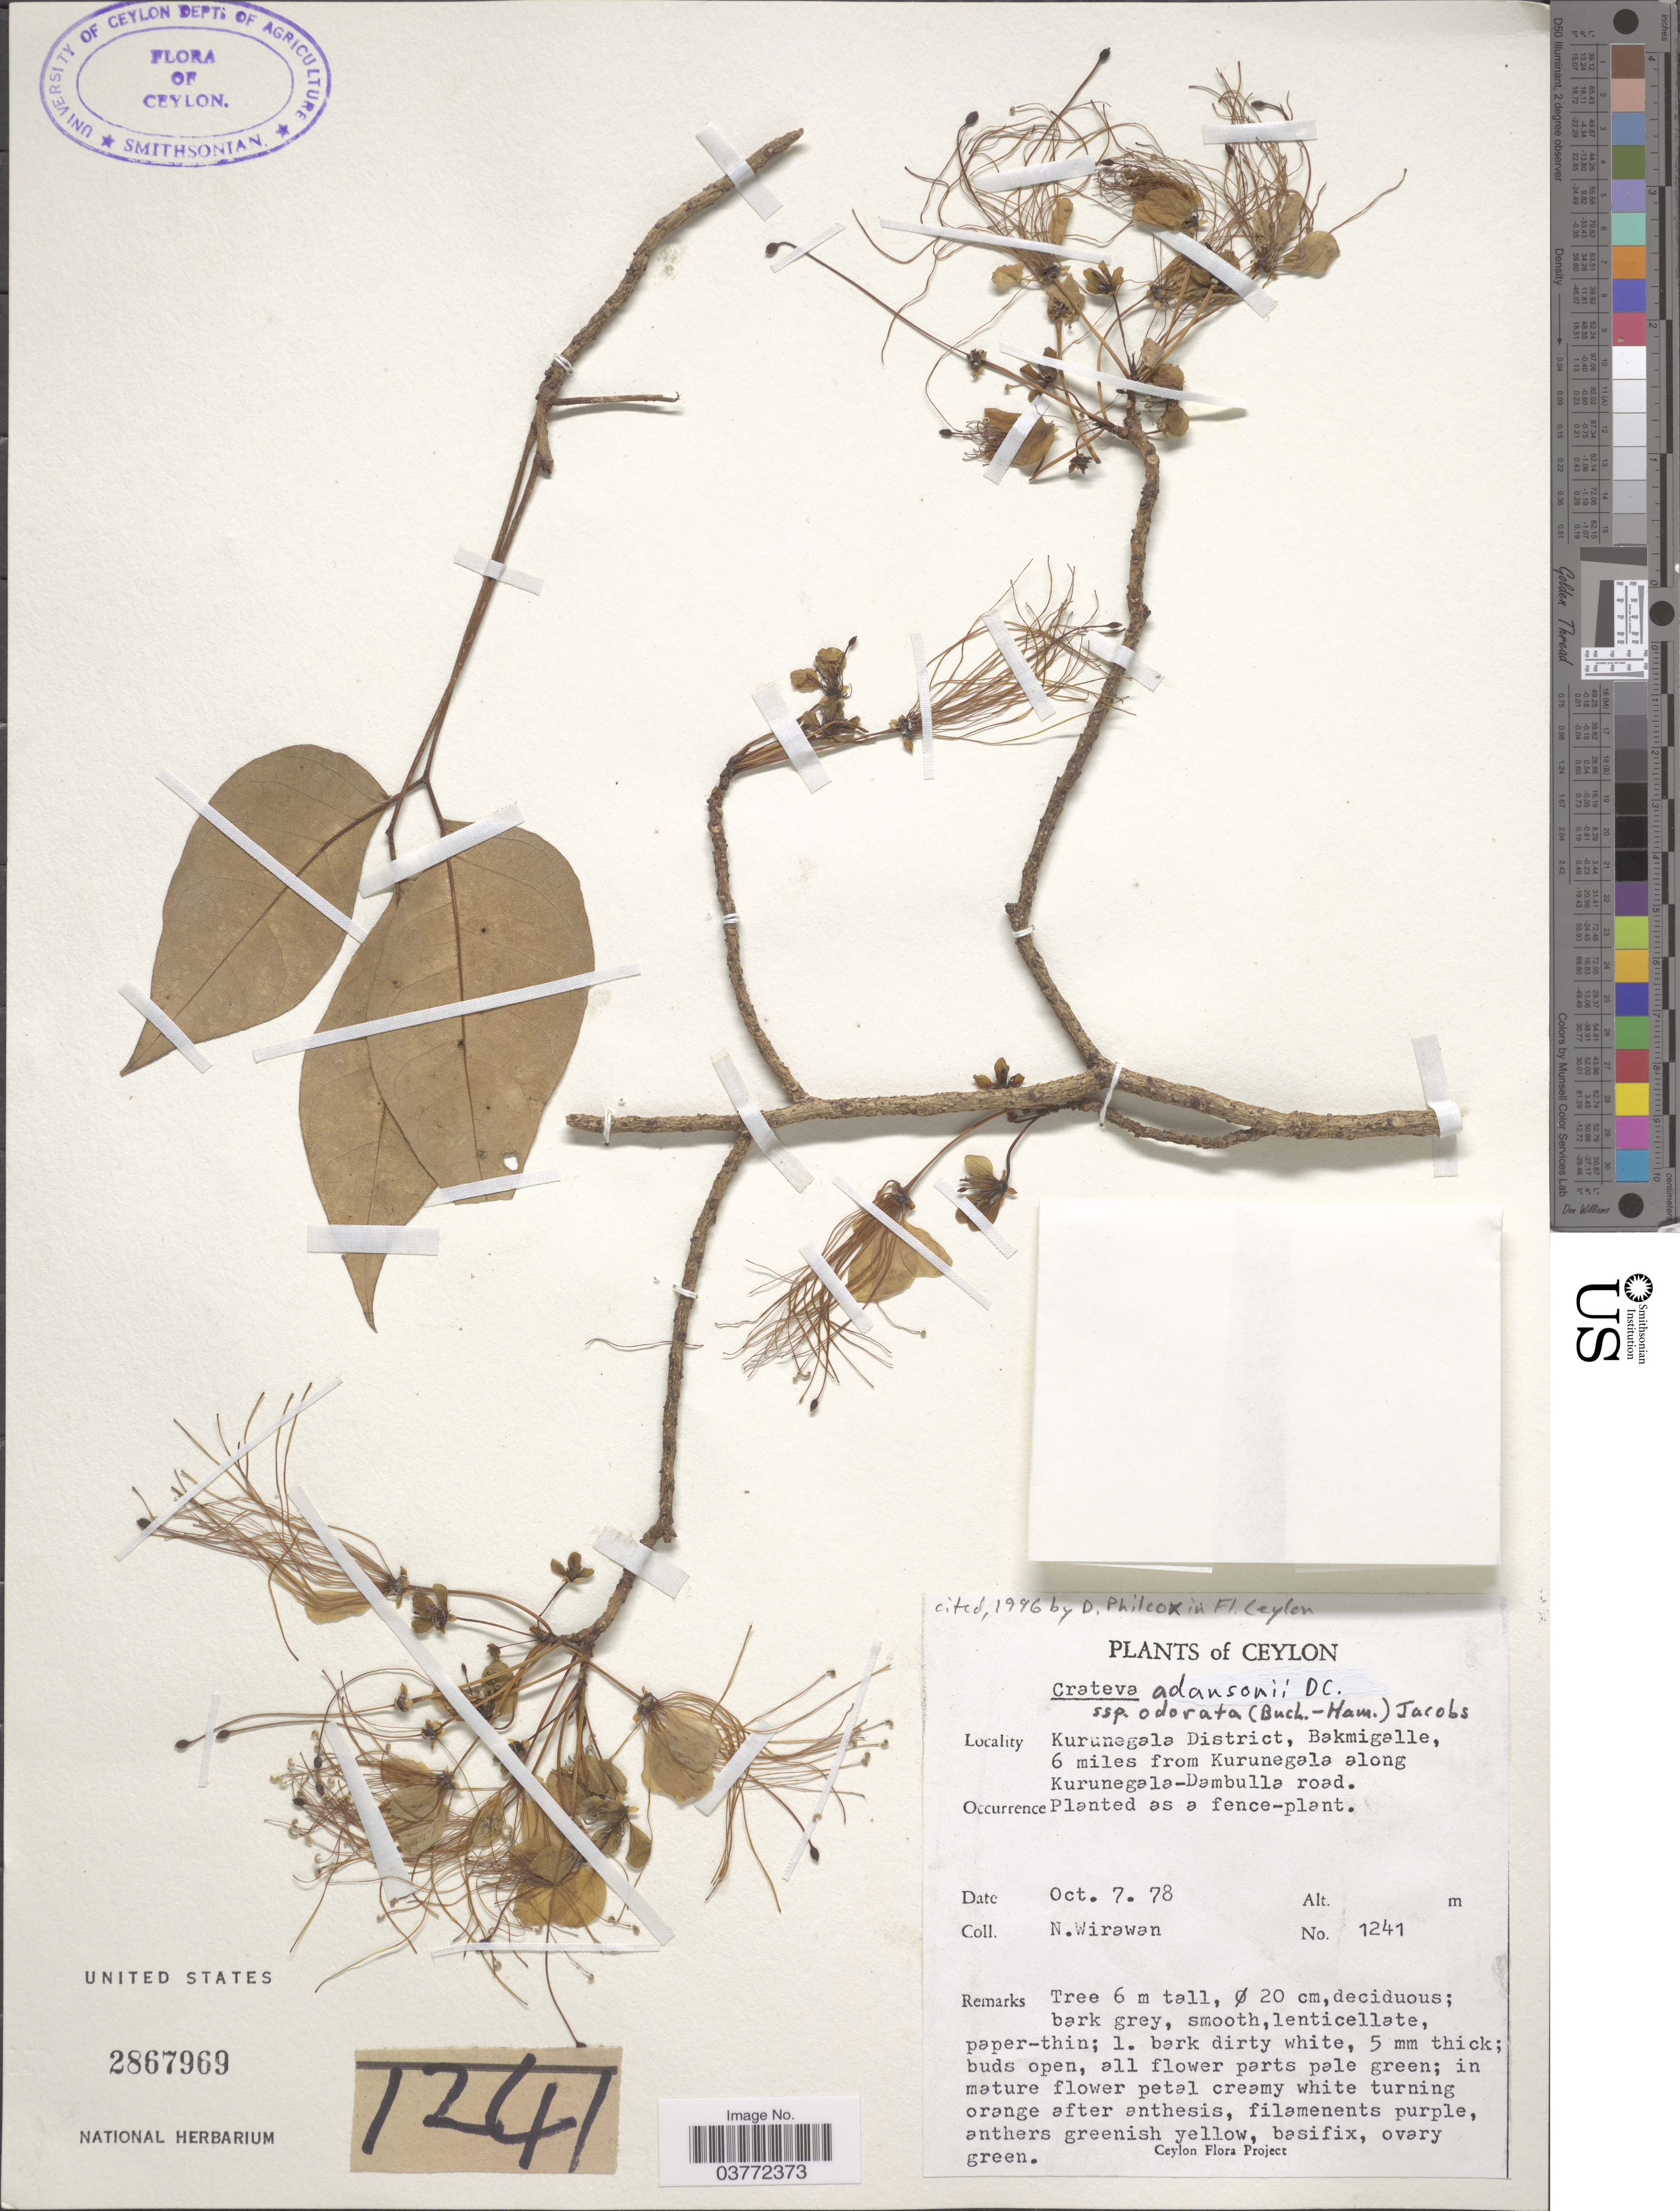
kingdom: Plantae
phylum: Tracheophyta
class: Magnoliopsida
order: Brassicales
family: Capparaceae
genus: Crateva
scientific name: Crateva adansonii subsp. odora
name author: (Buch.-Ham.) Jacobs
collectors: N. Wirawan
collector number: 1241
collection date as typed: Transcribed d/m/y: 7/10/78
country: Sri Lanka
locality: Ceylon. Kurunegala District, Bakmigalle, 6 miles from Kurunegala along Kurunegala-Dambulla road.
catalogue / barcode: US 2867969